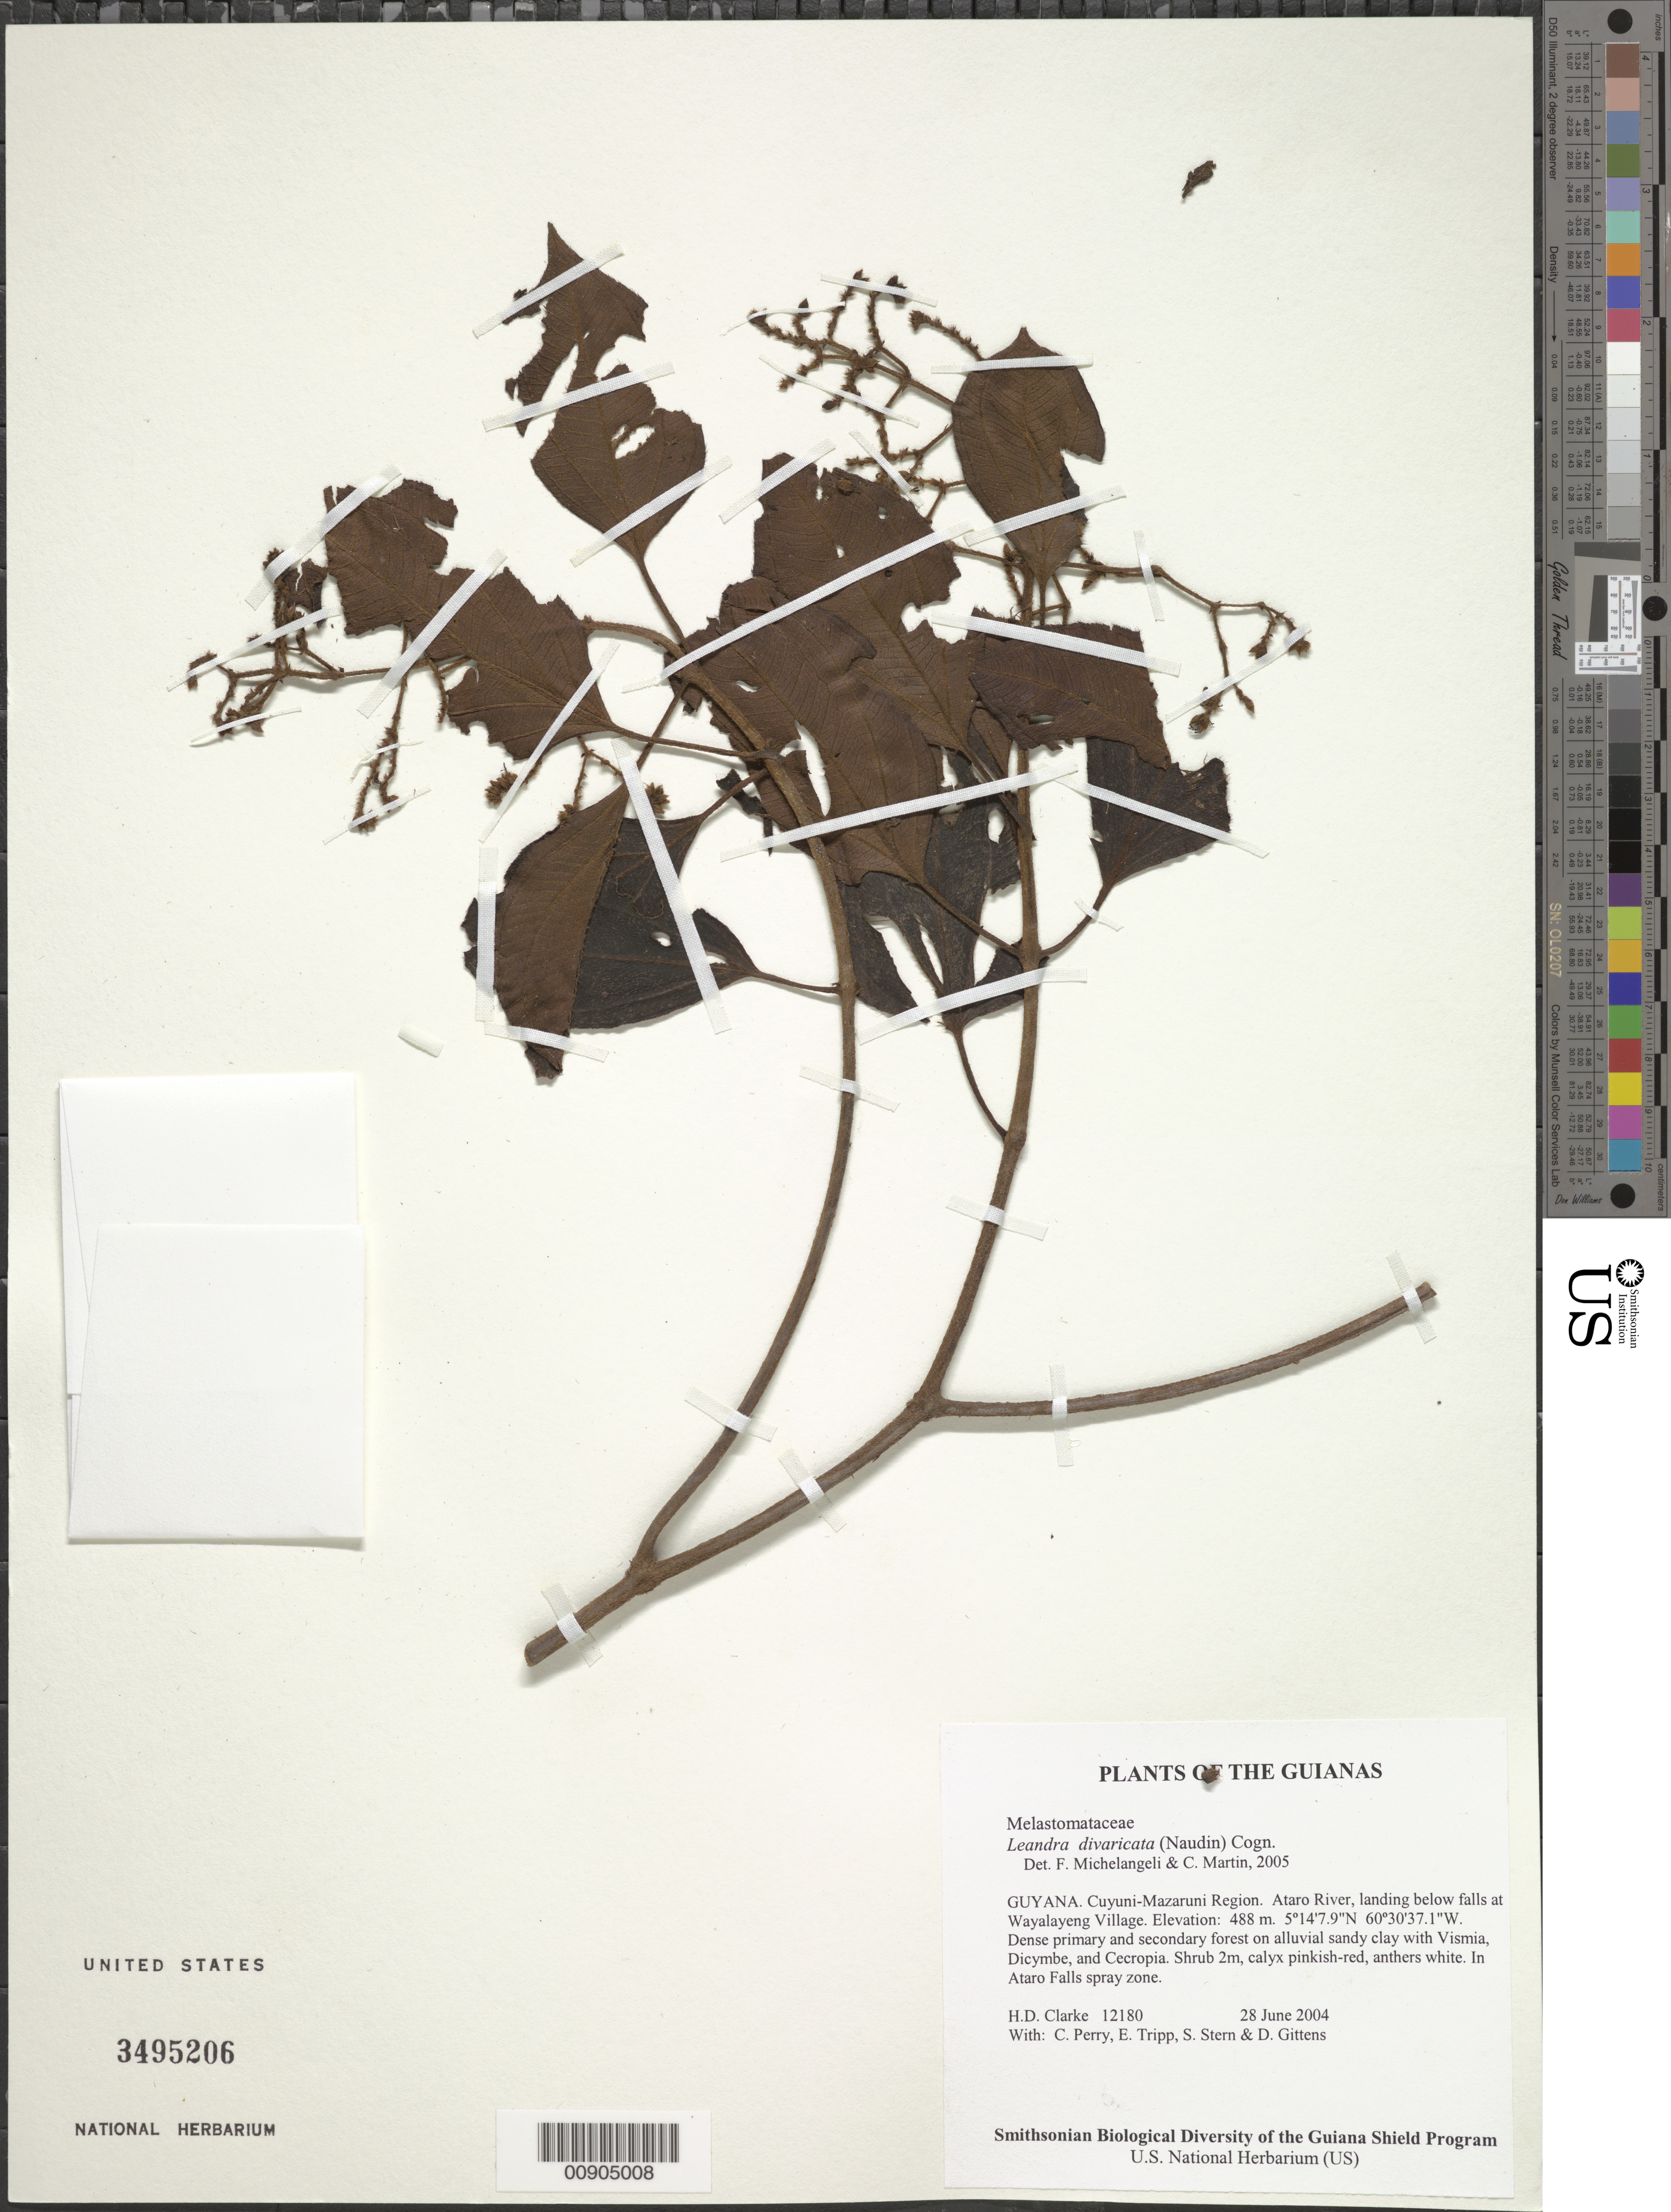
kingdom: Plantae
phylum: Tracheophyta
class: Magnoliopsida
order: Myrtales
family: Melastomataceae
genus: Leandra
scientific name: Leandra divaricata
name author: (Naudin) Cogn.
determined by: Michelangeli, F. A.; Martin, C.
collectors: H. D. Clarke, C. Perry, E. Tripp, S. R. Stern & D. Gittens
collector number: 12180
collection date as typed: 28 June 2004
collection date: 2004-06-28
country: Guyana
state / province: Cuyuni-Mazaruni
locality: Ataro River, landing below falls at Wayalayeng Village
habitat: Dense primary and secondary forest on alluvial sandy clay with Vismia, Dicymbe, and Cecropia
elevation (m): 488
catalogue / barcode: US 3495206